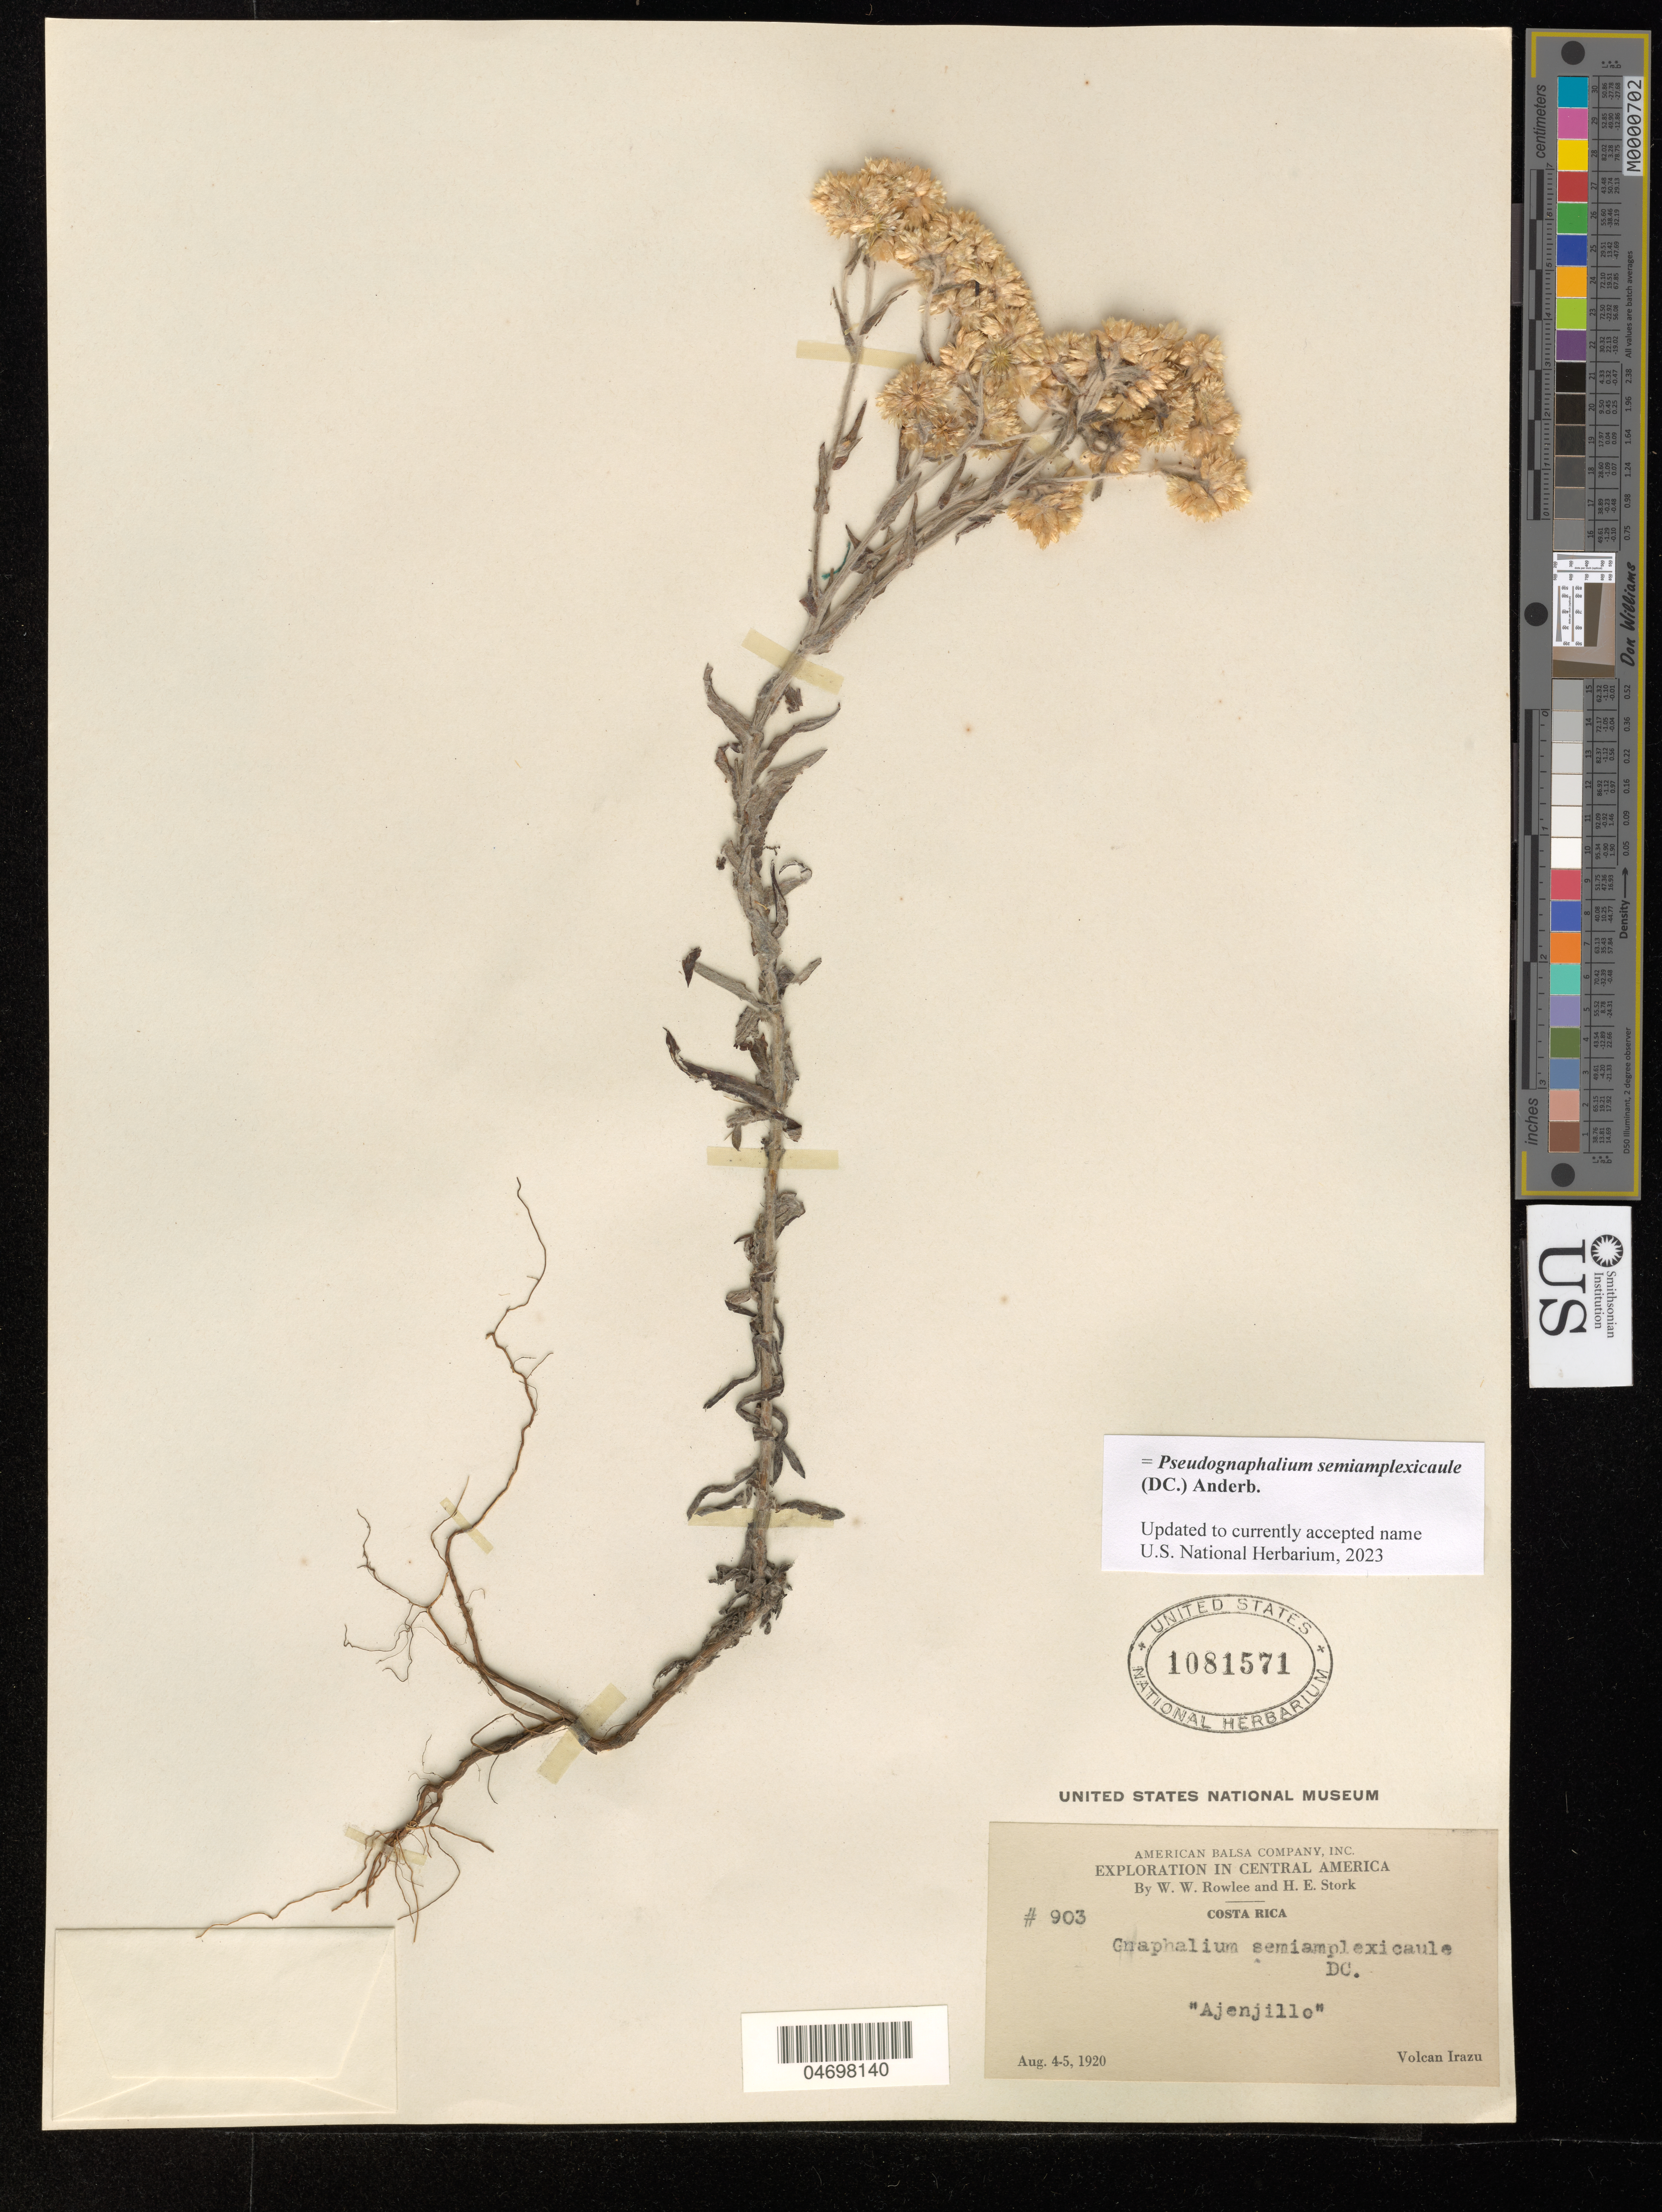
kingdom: Plantae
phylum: Tracheophyta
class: Magnoliopsida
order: Asterales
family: Asteraceae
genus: Pseudognaphalium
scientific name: Pseudognaphalium pruskii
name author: G.L. Nesom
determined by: Nesom, Guy L.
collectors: W. W. Rowlee & H. E. Stork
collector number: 903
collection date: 1920-08-04/1920-08-05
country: Costa Rica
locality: Volcan Irazu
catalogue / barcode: US 1081571